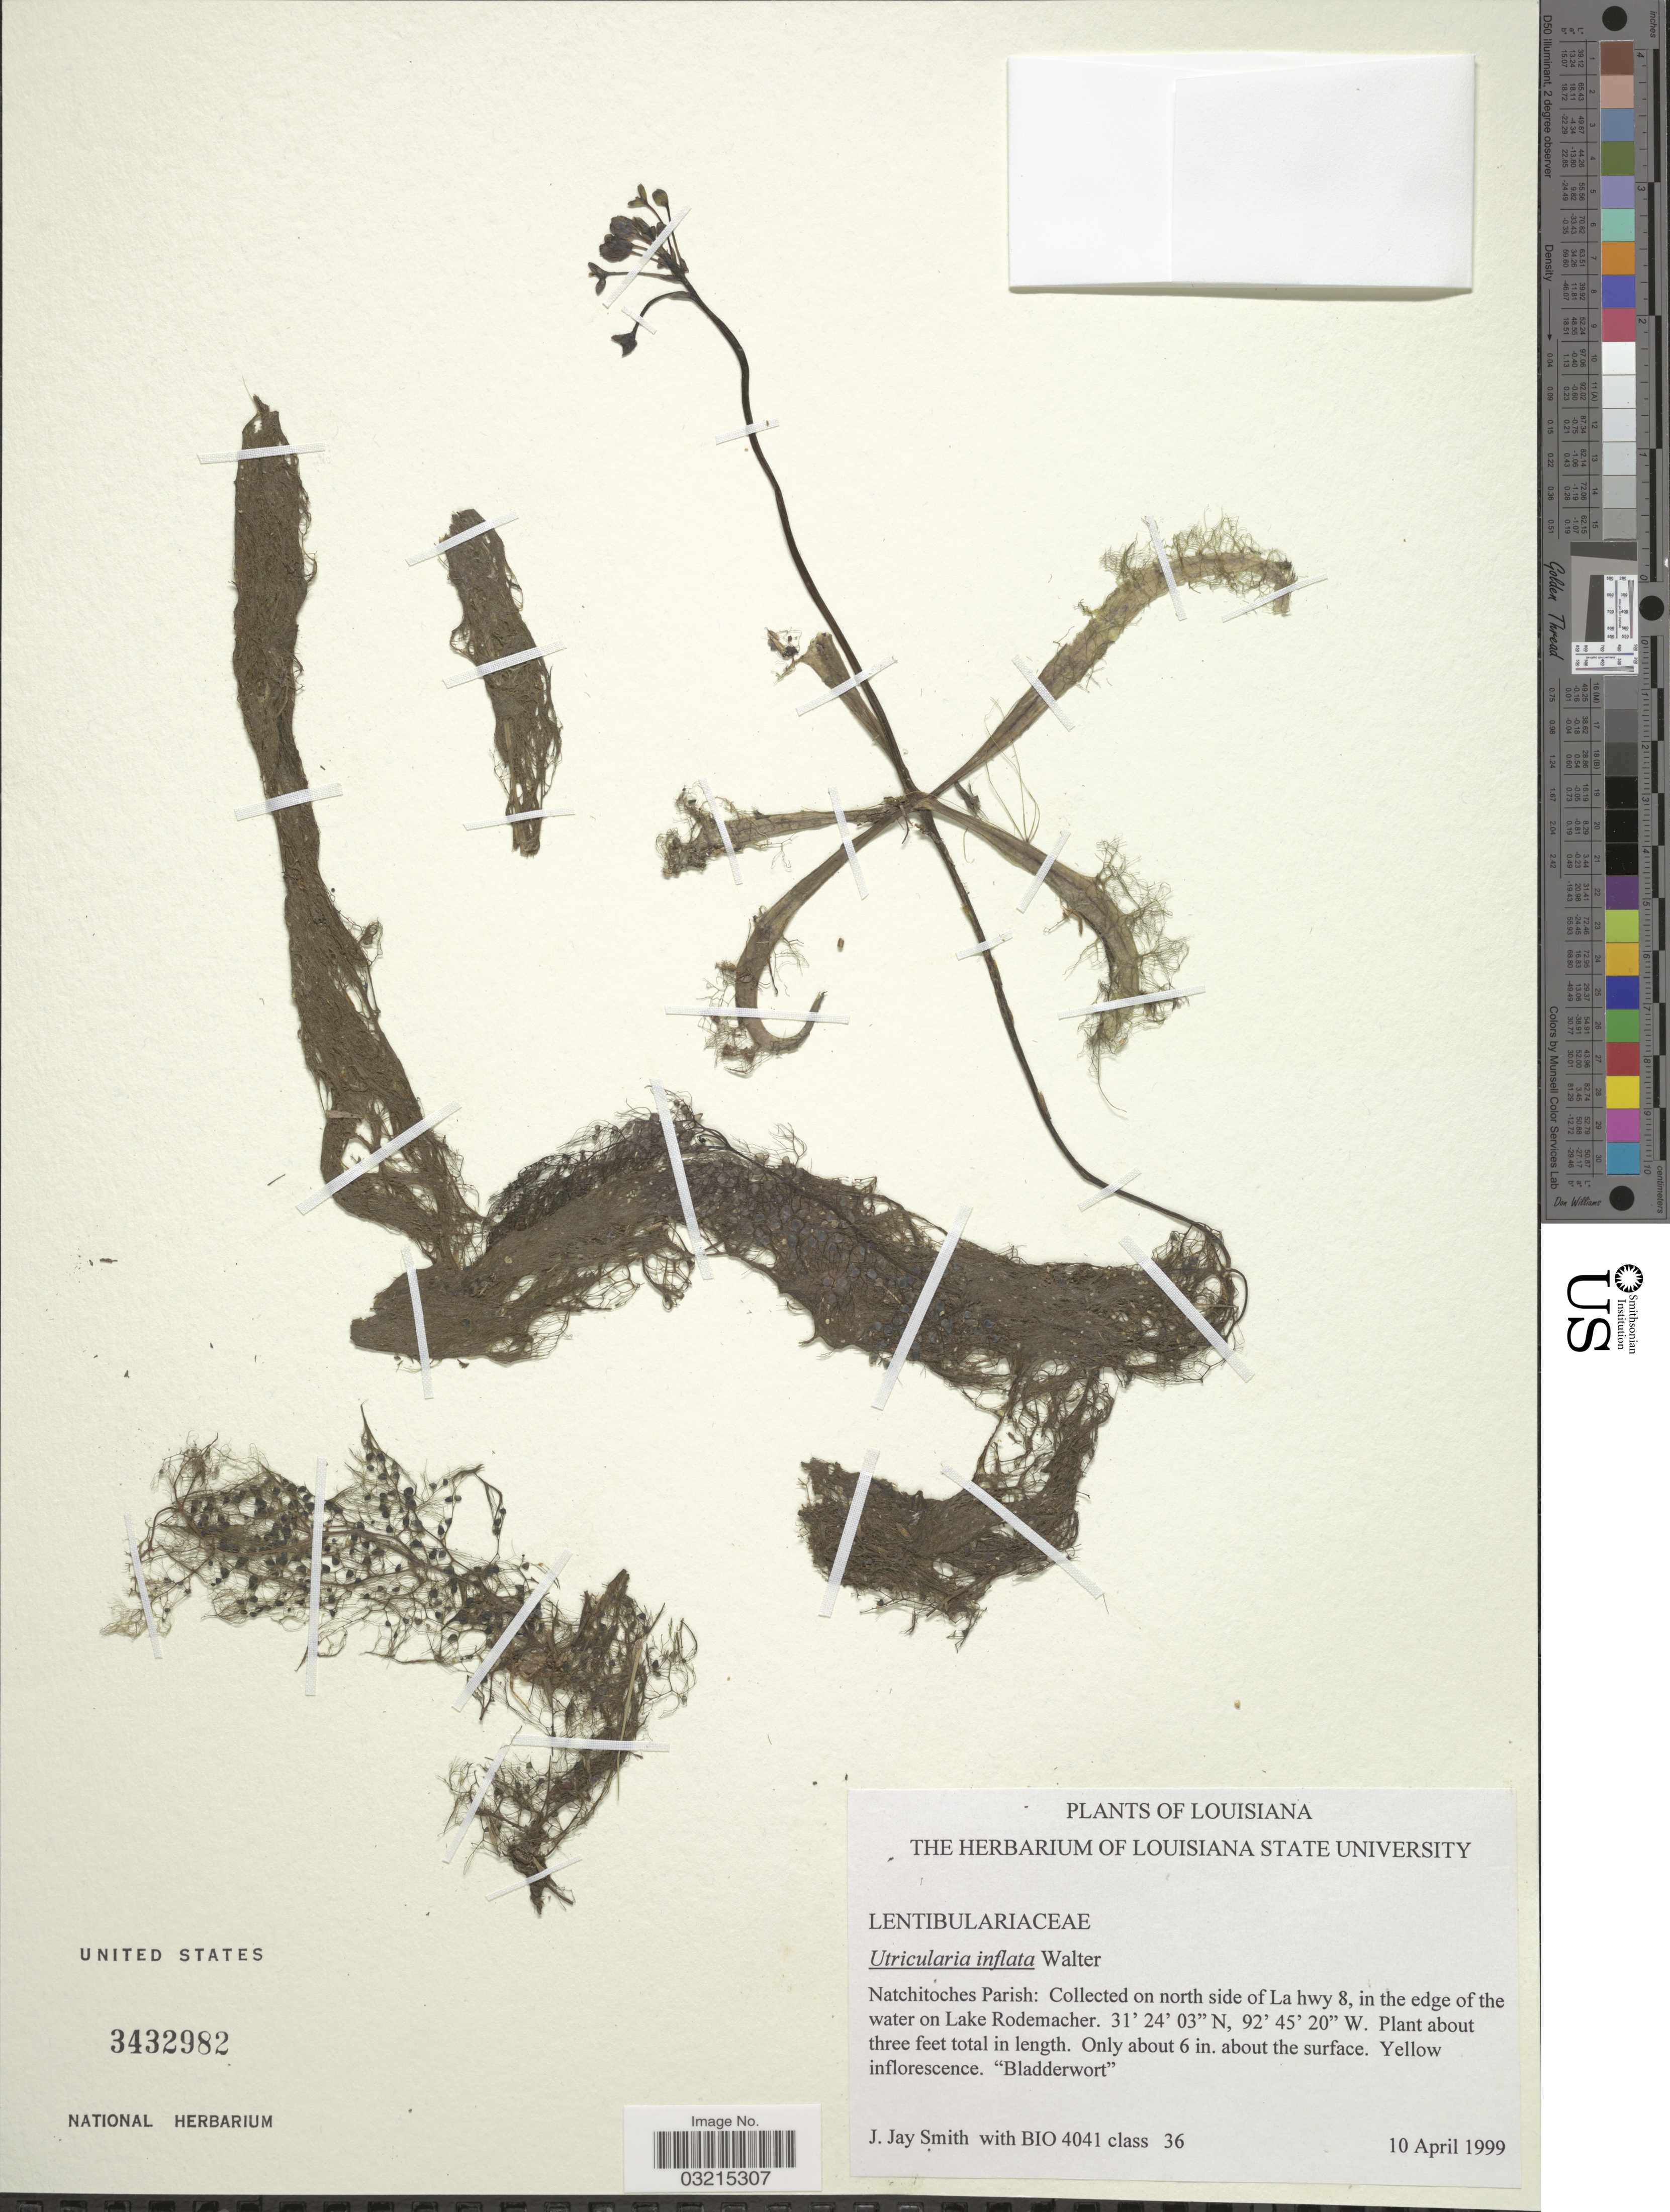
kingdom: Plantae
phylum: Tracheophyta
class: Magnoliopsida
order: Lamiales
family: Lentibulariaceae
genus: Utricularia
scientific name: Utricularia inflata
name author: Walter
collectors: J. Jay Smith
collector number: BIO4041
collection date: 1999-04-10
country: United States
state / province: Louisiana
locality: Natchitoches Parish: Collected on north side of hwy 8, in the edge of the water on Lake Rodemacher.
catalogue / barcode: US 3432982